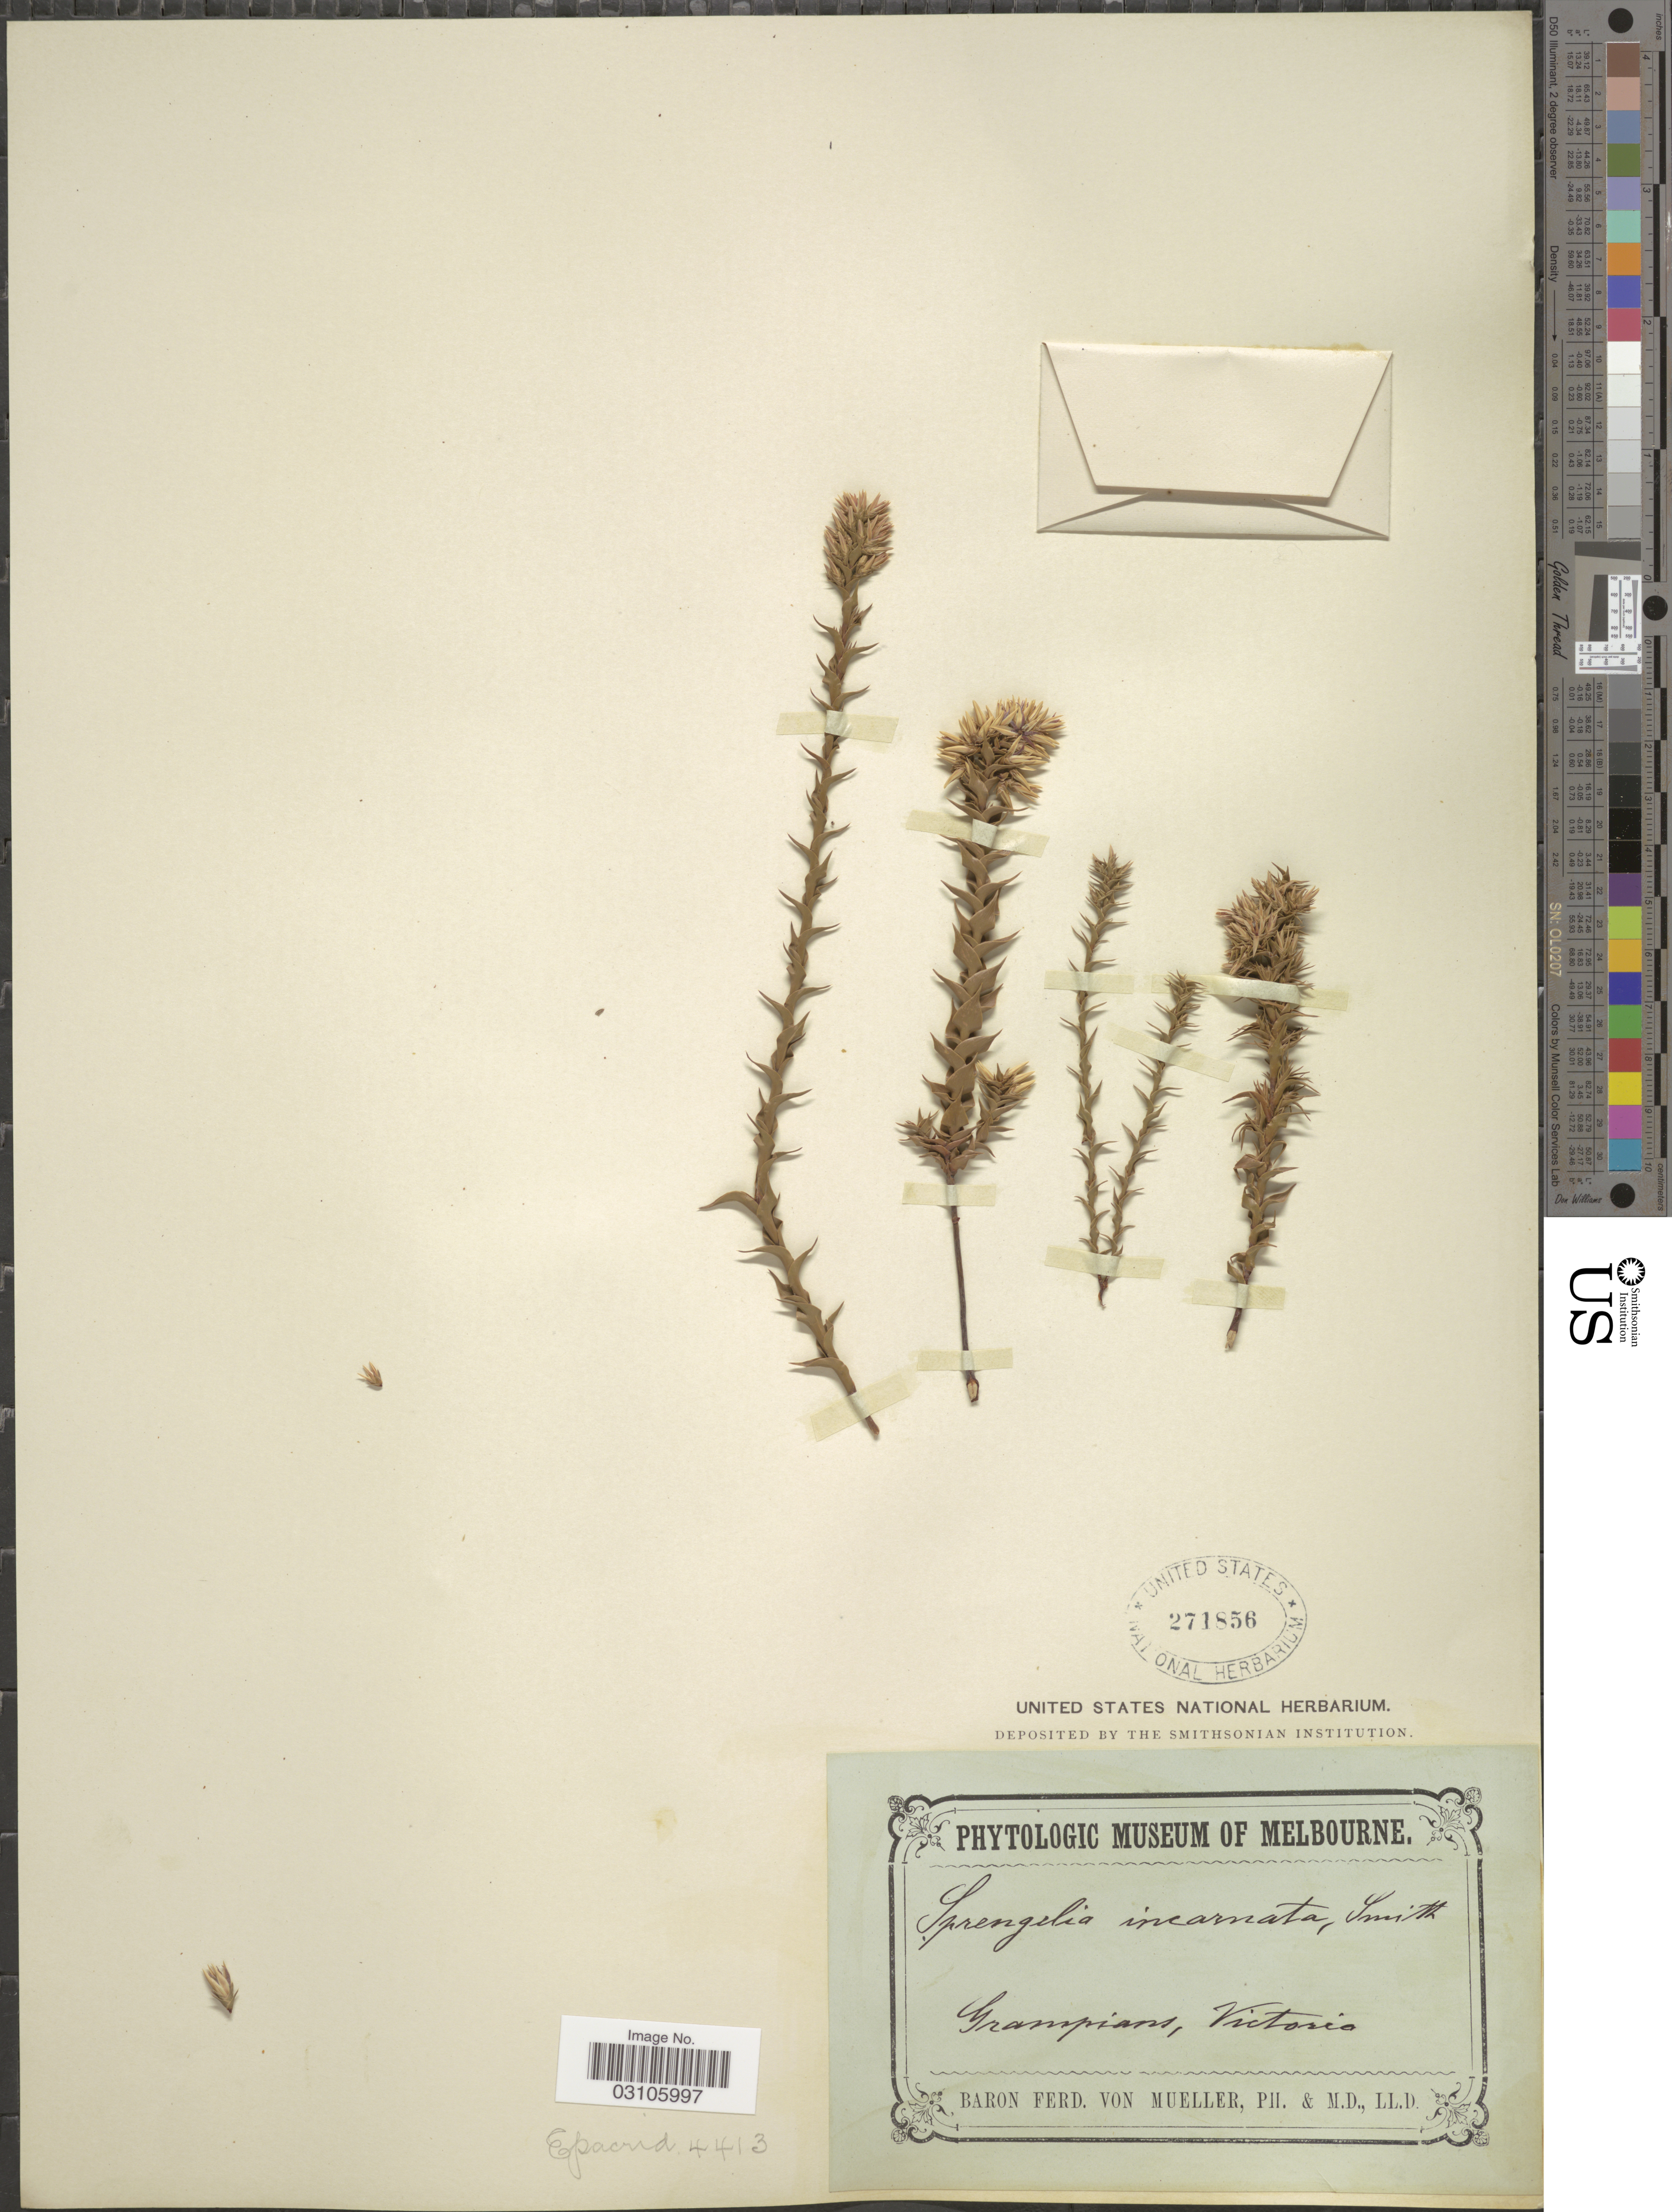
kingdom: Plantae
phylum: Tracheophyta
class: Magnoliopsida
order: Ericales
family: Ericaceae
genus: Sprengelia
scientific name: Sprengelia incarnata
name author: L.S. Sm.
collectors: F. Mueller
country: Australia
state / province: Victoria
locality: Grampians, Victoria.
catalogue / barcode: US 271856